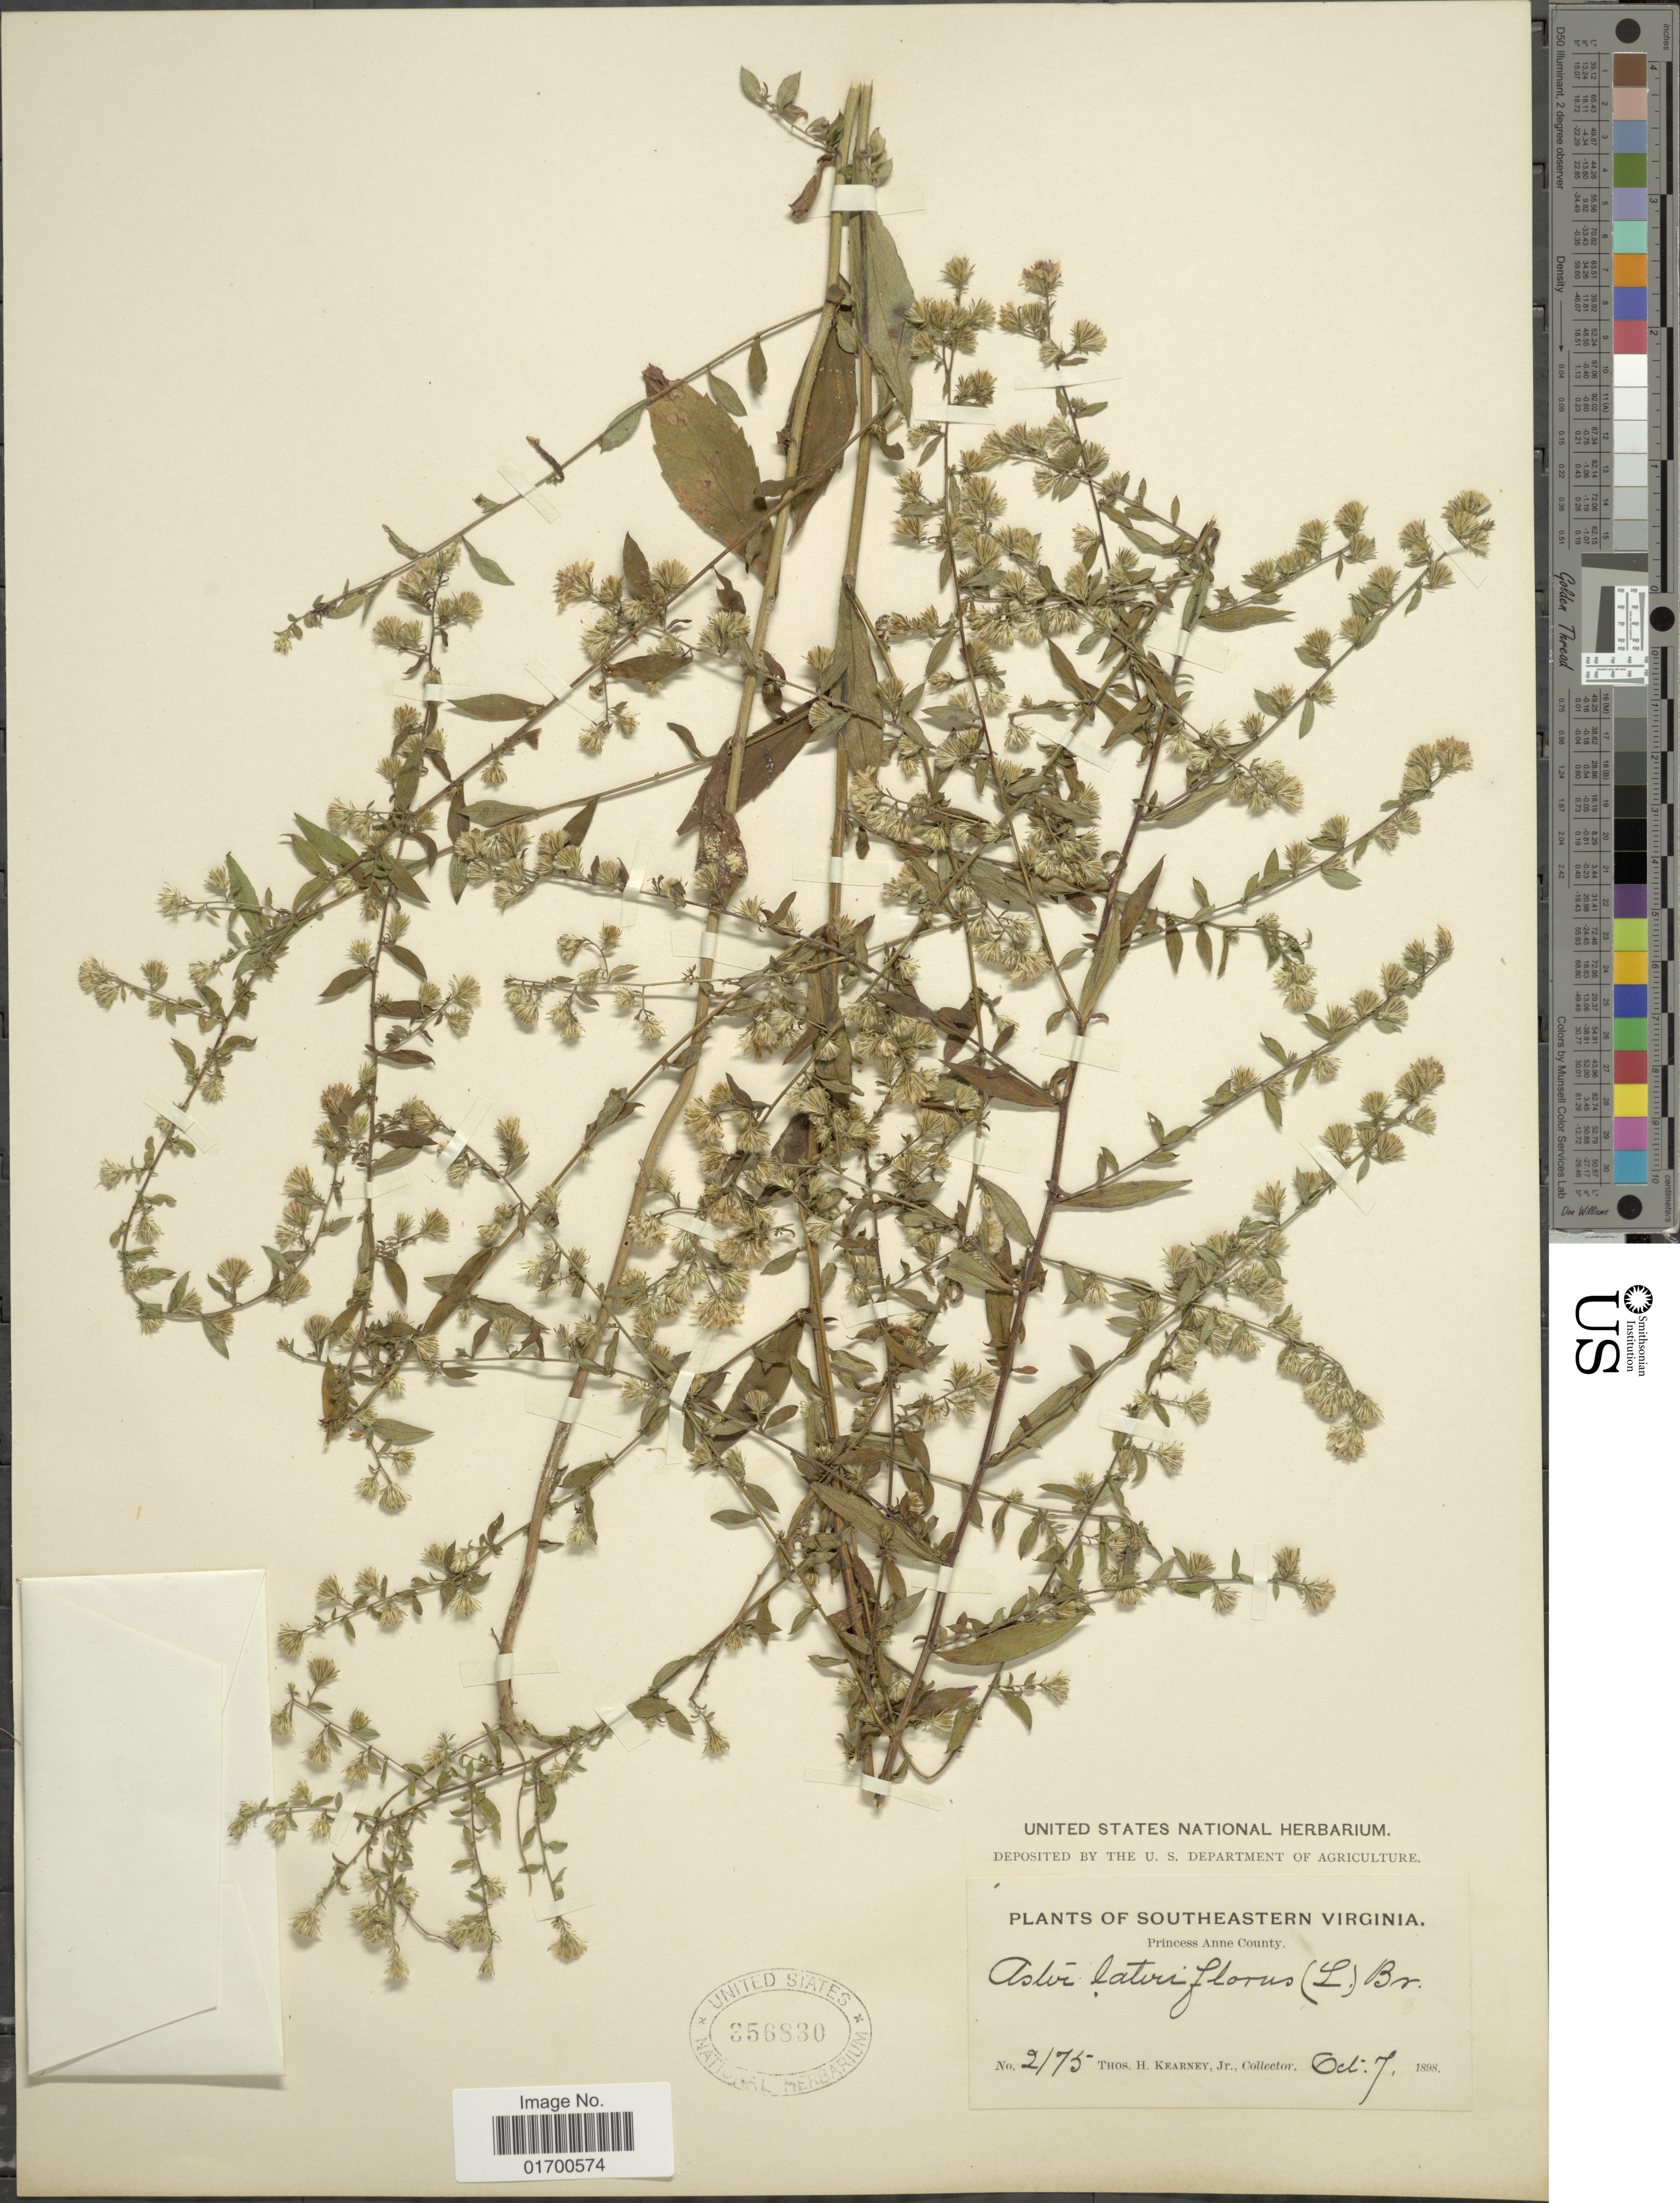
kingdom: Plantae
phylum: Tracheophyta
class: Magnoliopsida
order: Asterales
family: Asteraceae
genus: Symphyotrichum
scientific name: Symphyotrichum lateriflorum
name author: (L.) Á. Löve & D. Löve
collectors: T. H. Kearney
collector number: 2175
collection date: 1898-10-07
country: United States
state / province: Virginia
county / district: City of Virginia Beach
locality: Southeastern Virginia, Pincess Anne (=historic county name) County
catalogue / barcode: US 356830